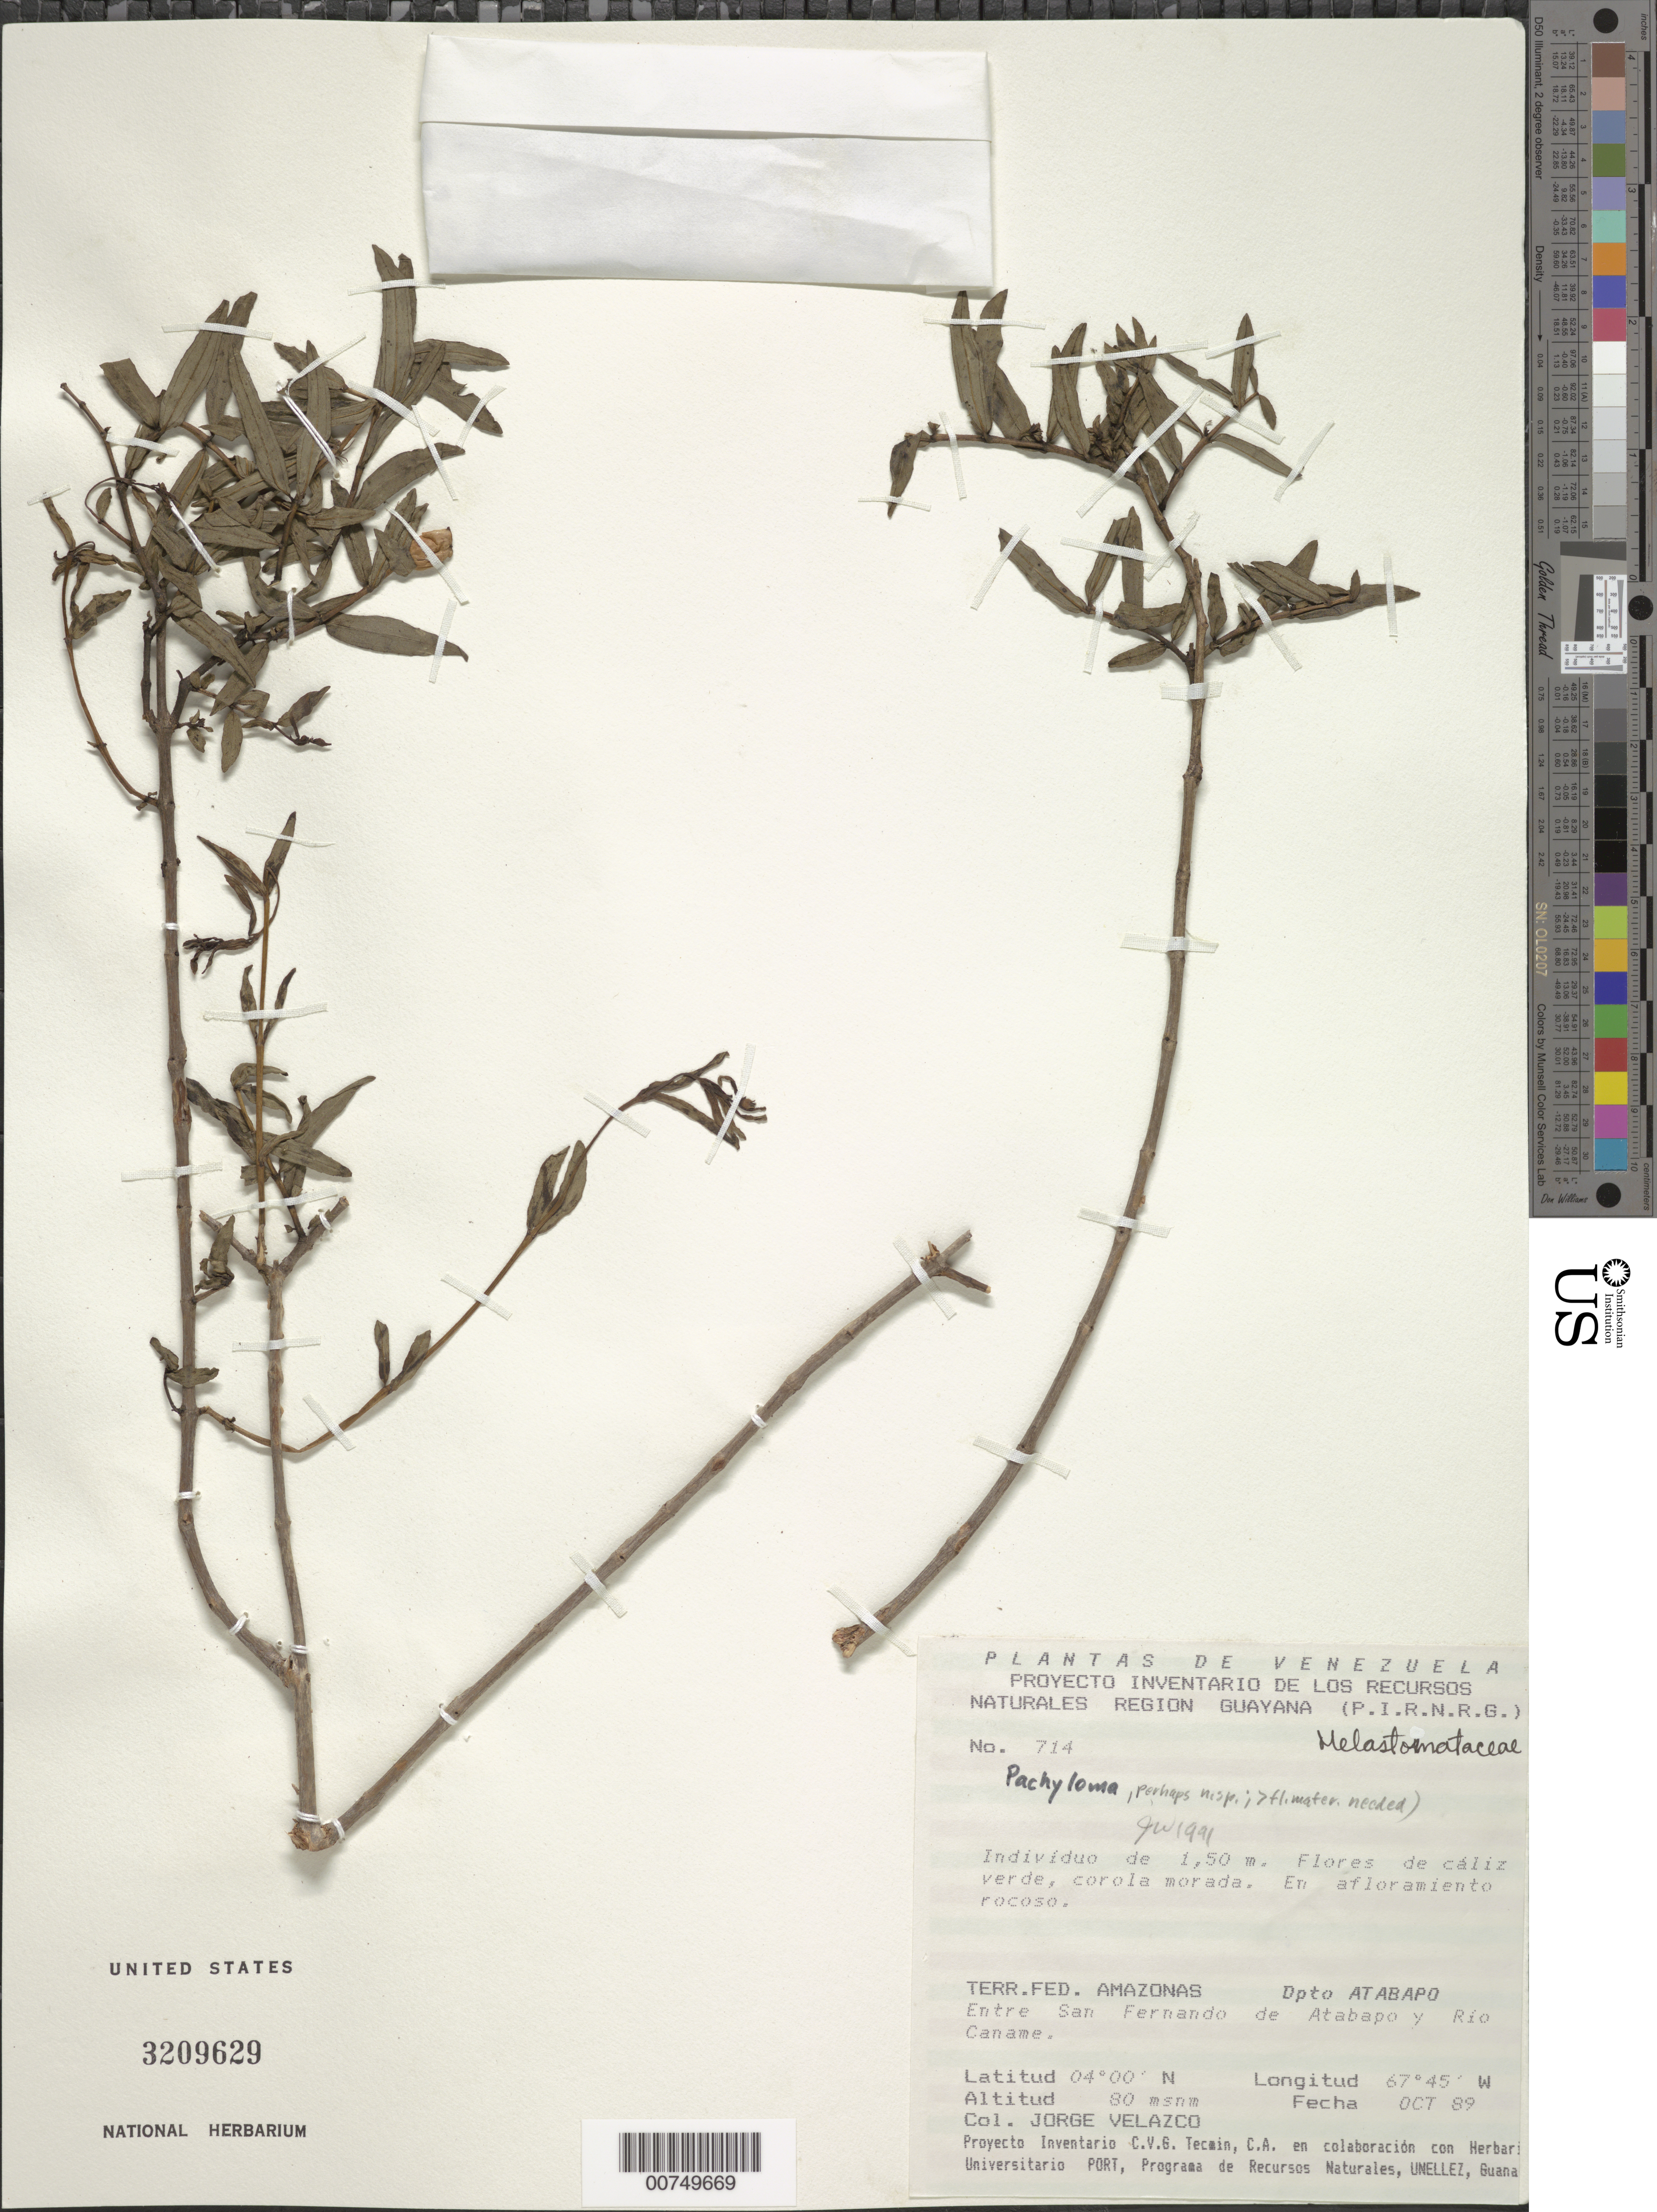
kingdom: Plantae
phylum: Tracheophyta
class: Magnoliopsida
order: Myrtales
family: Melastomataceae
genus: Pachyloma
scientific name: Pachyloma sp.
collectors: J. Velazco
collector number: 714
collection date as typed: Transcribed d/m/y: /10/89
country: Venezuela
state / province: Amazonas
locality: Terr. Fed. Amazonas. Dpto Atabapo. Entre San Fernando de Atabapo y Río Caname.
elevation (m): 80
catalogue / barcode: US 3209629